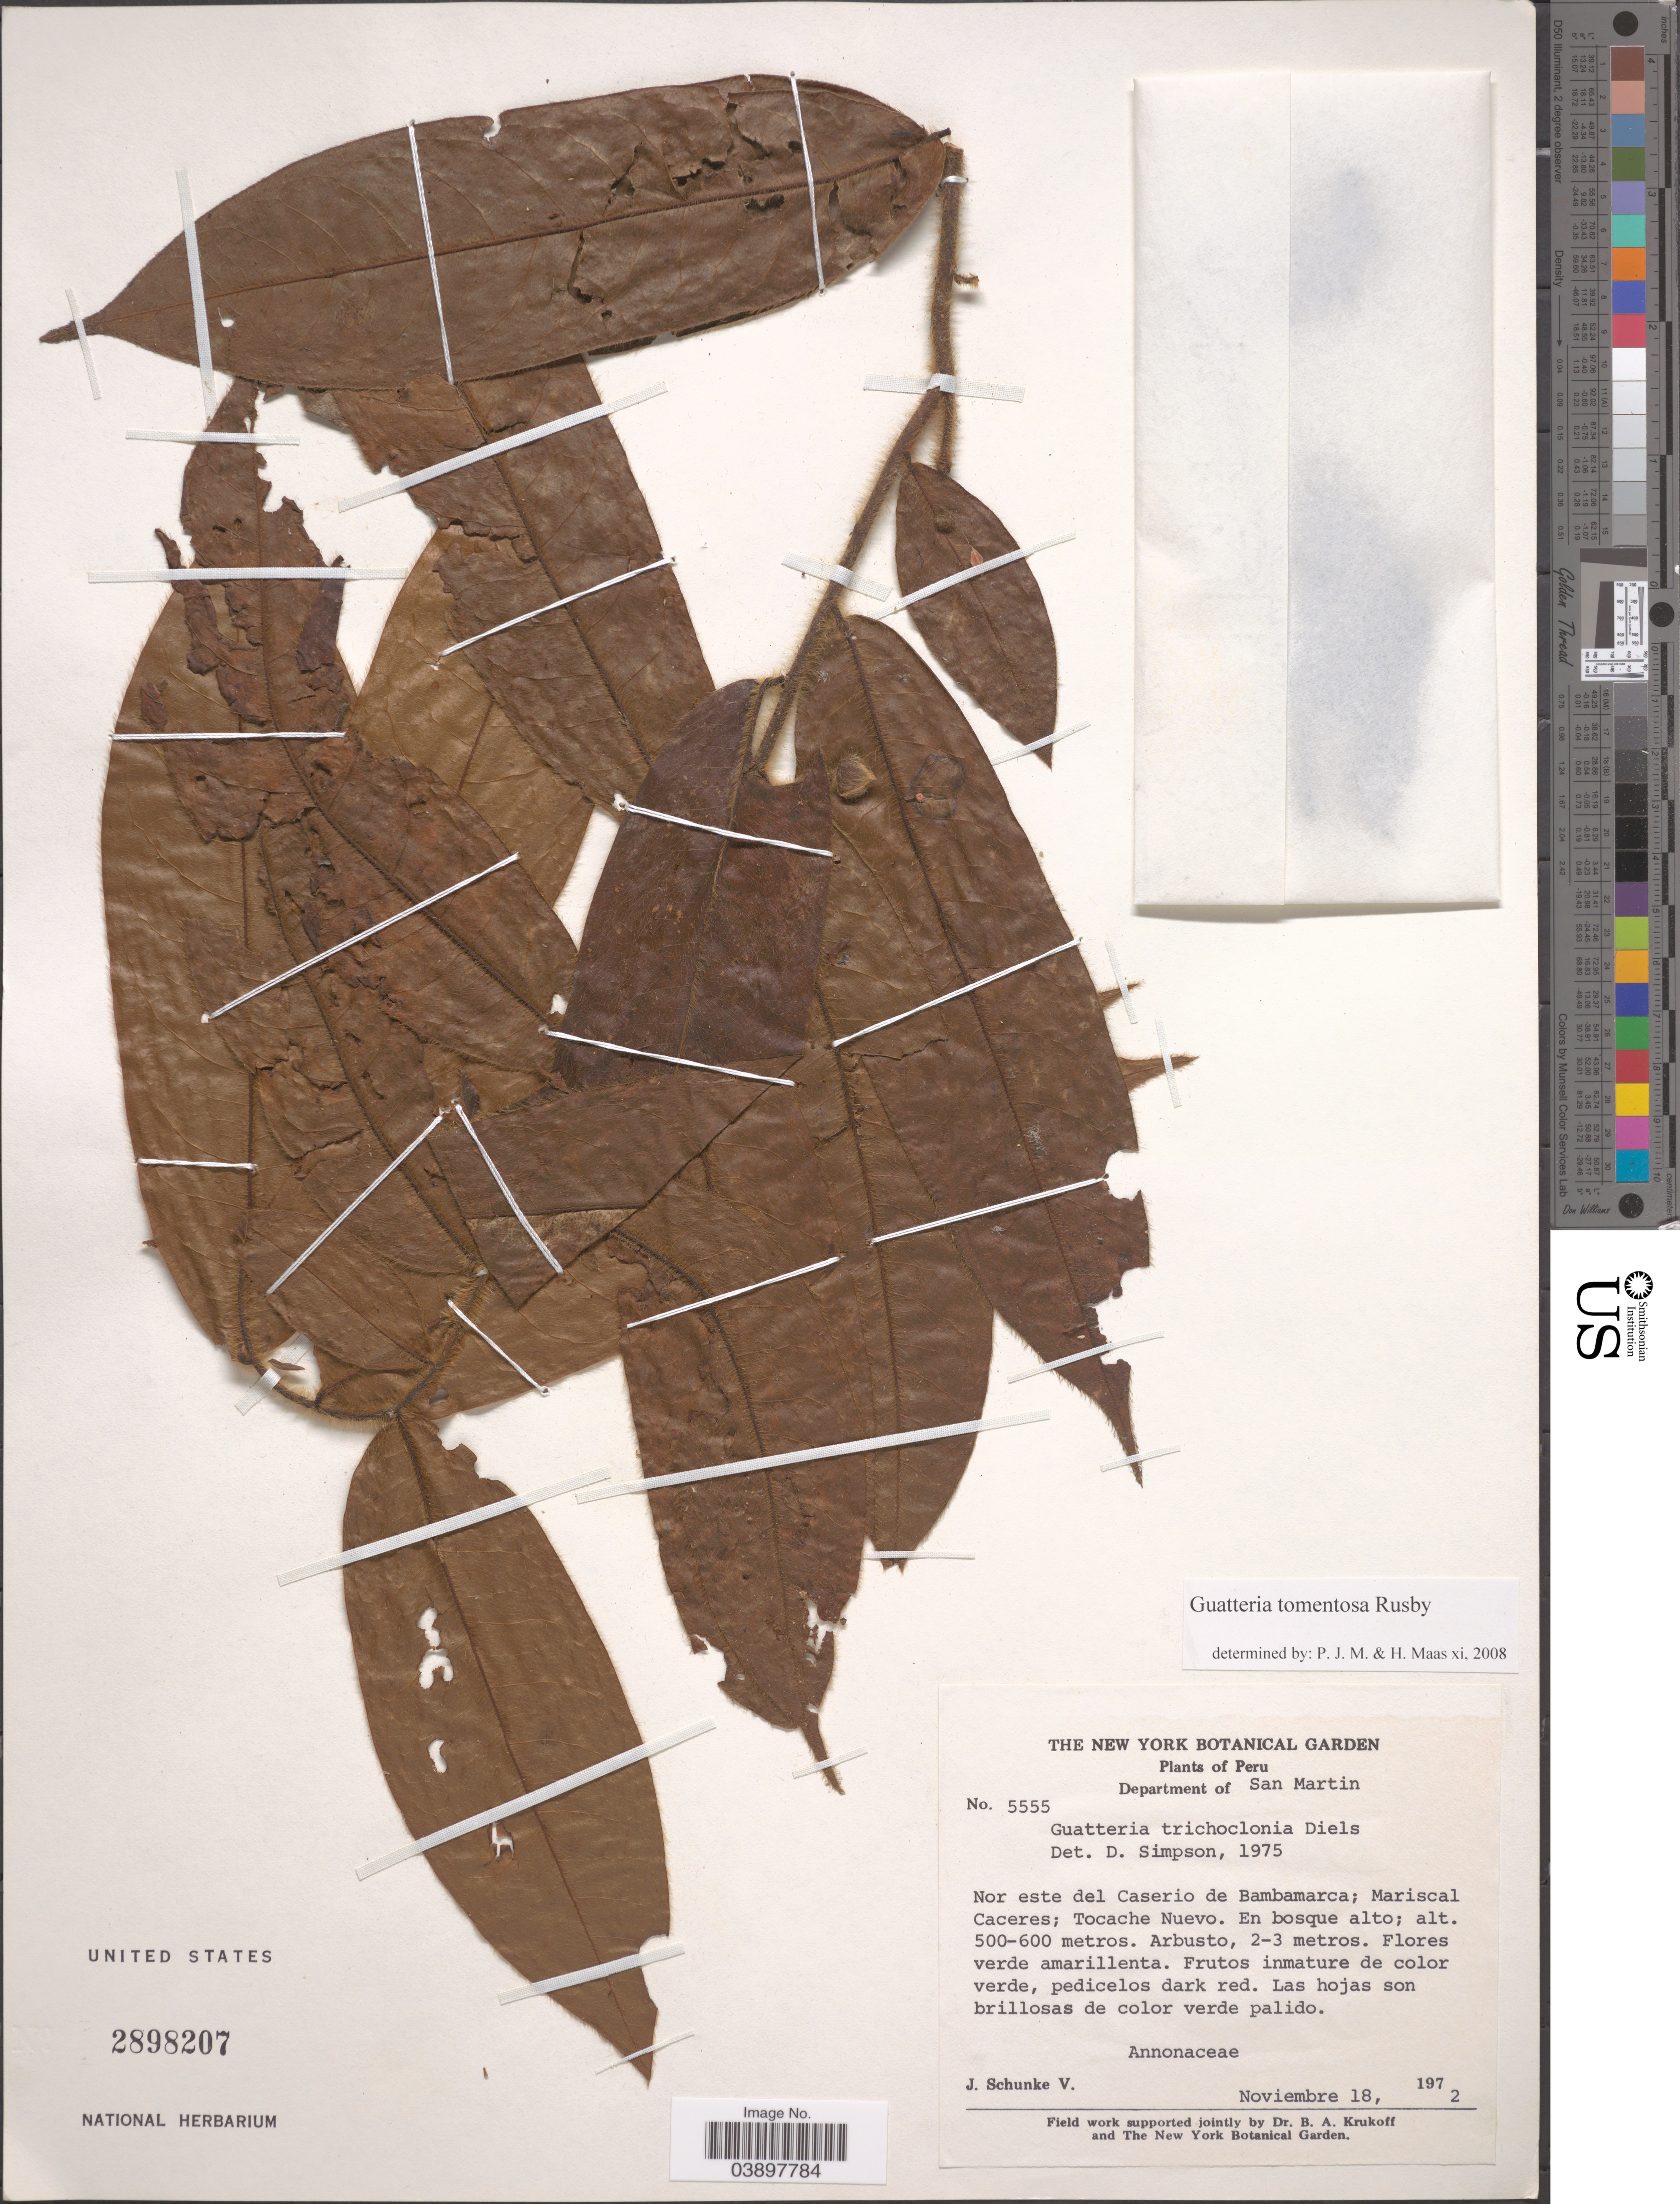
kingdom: Plantae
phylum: Tracheophyta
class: Magnoliopsida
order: Magnoliales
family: Annonaceae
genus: Guatteria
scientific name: Guatteria tomentosa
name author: Rusby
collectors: J. Schunke Vigo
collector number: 5555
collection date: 1972-11-18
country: Peru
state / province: San Martín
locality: Department of San Martin. Nor este del Caserio de Bambamarcal; Mariscal Caceres; Tocache Nuevo.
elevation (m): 500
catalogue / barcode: US 2898207